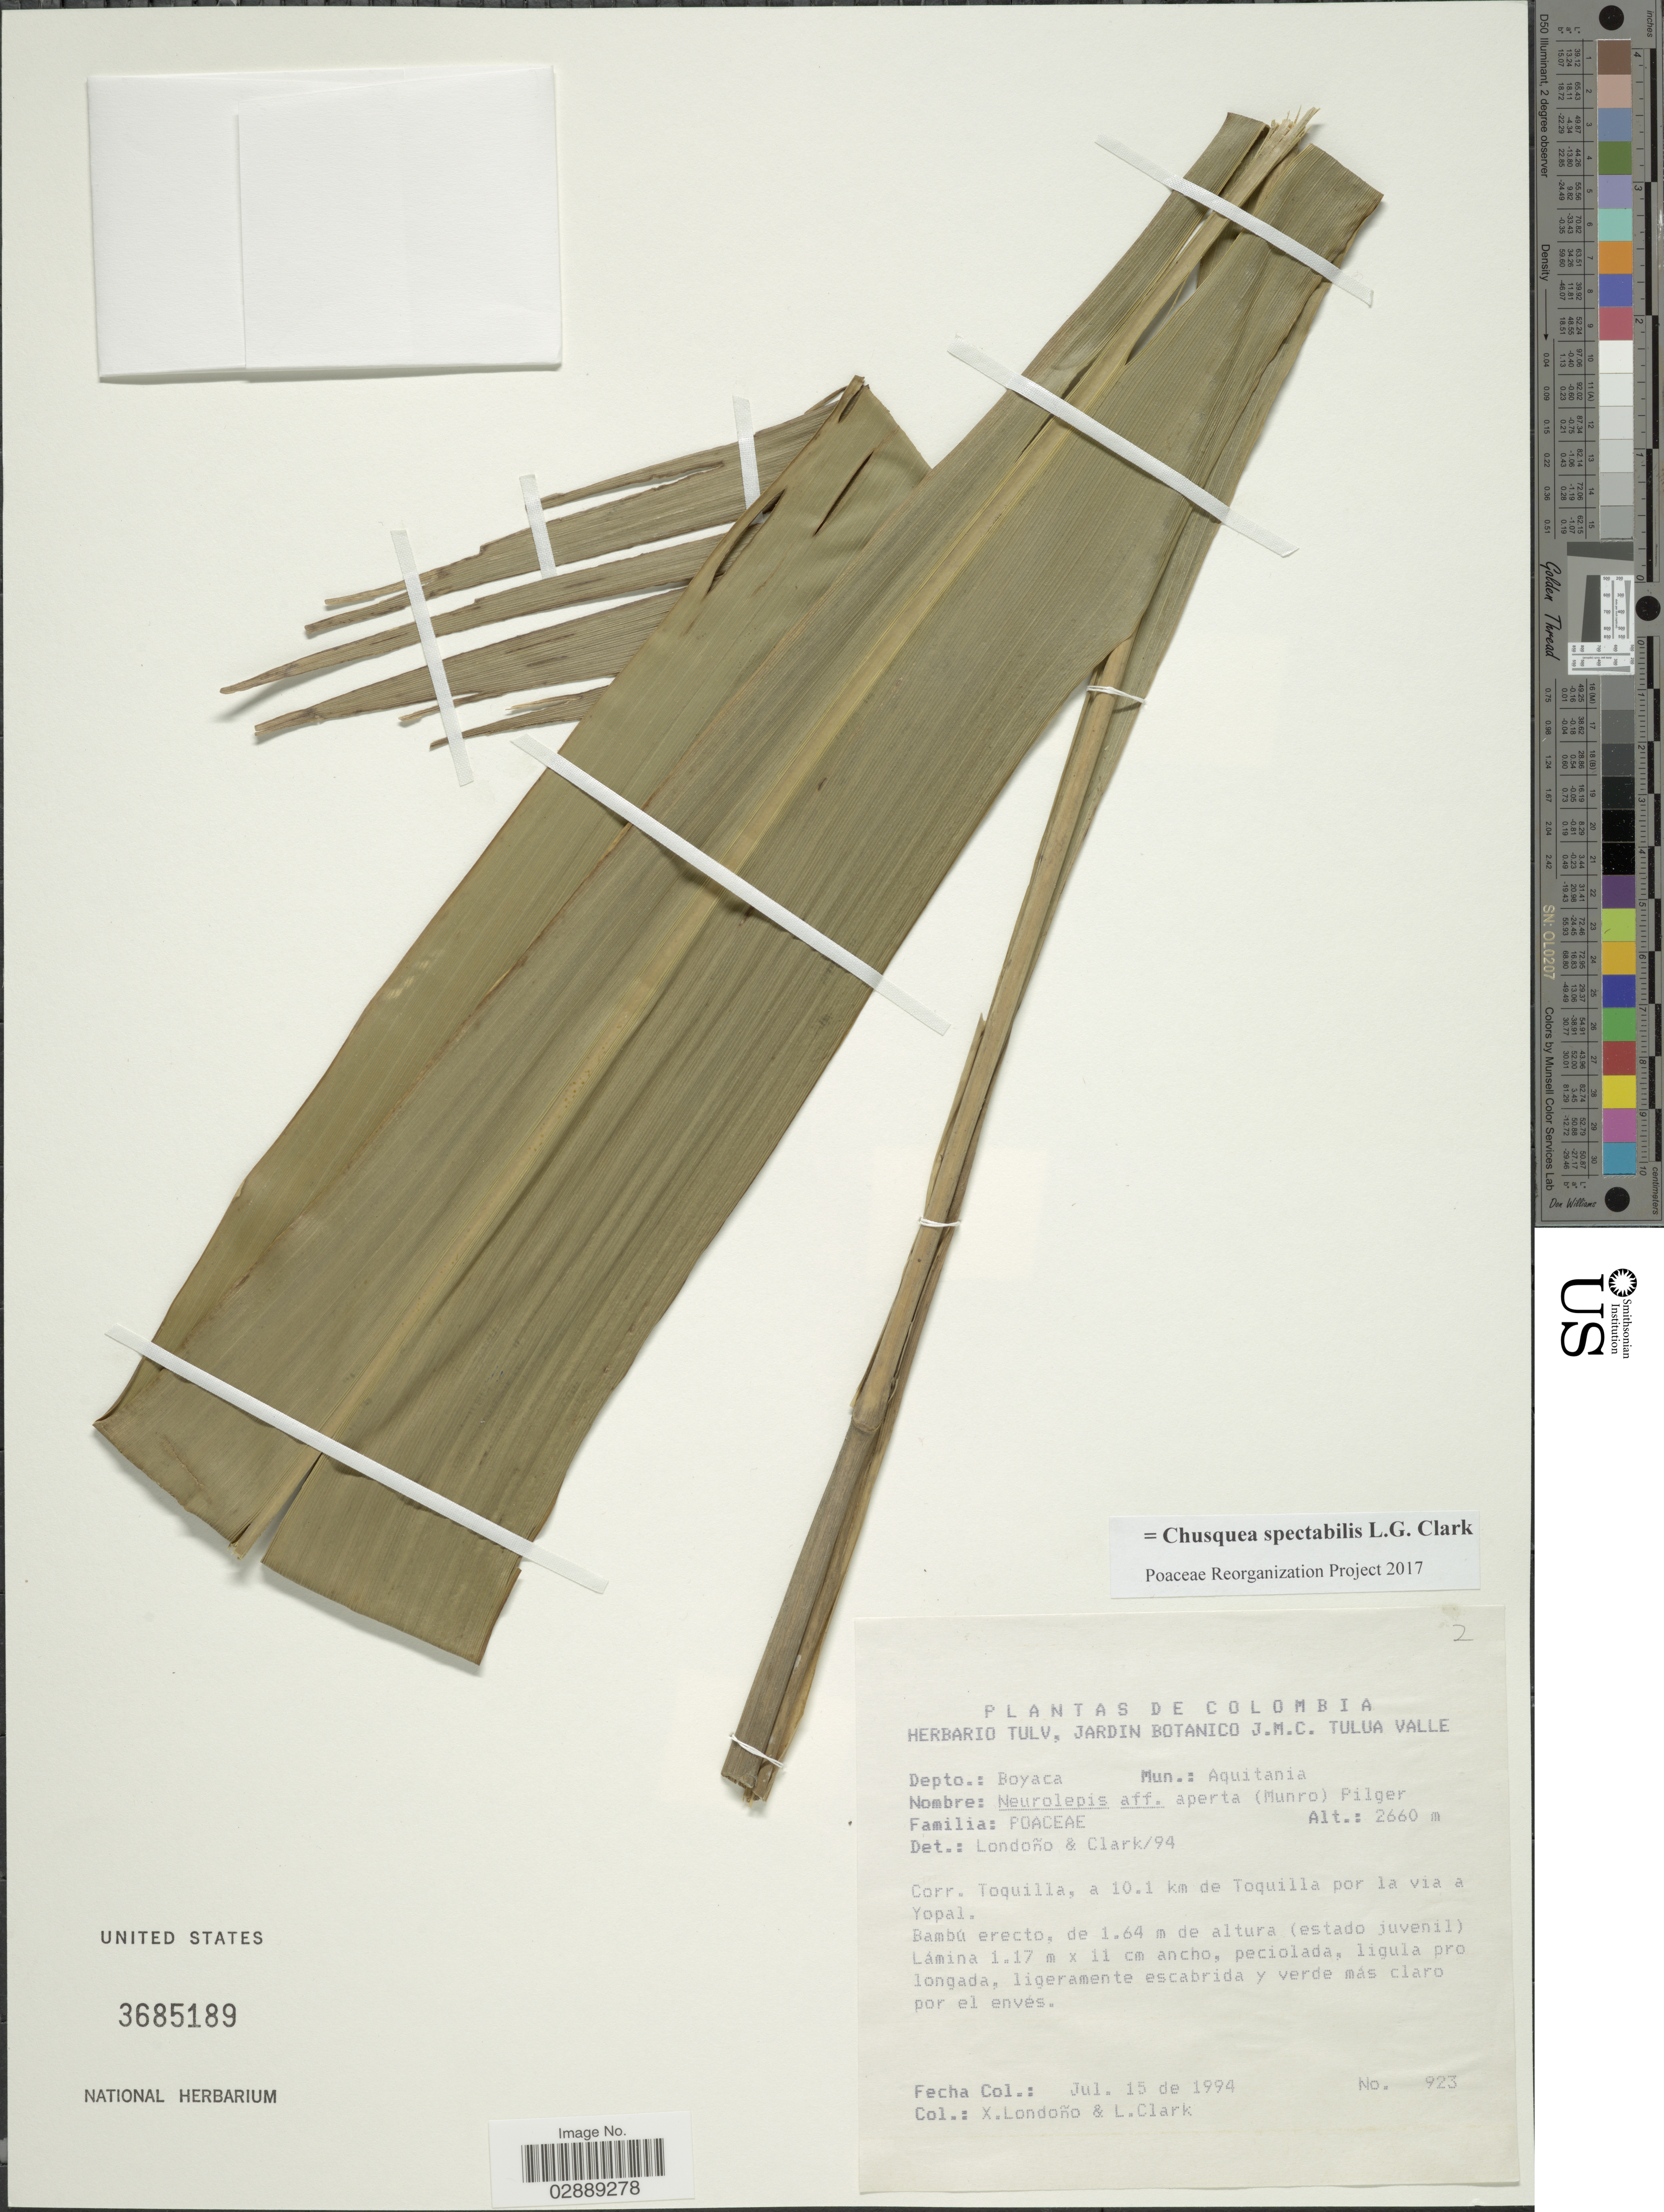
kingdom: Plantae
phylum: Tracheophyta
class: Liliopsida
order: Poales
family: Poaceae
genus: Chusquea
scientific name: Chusquea spectabilis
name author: L.G. Clark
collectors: X. Londoño & L. Clark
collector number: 923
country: Colombia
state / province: Boyacá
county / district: Aquitania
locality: Corr. Toquilla, a 10.1 km de Toquilla por la via a Yopal.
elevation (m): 2660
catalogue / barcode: US 3685189